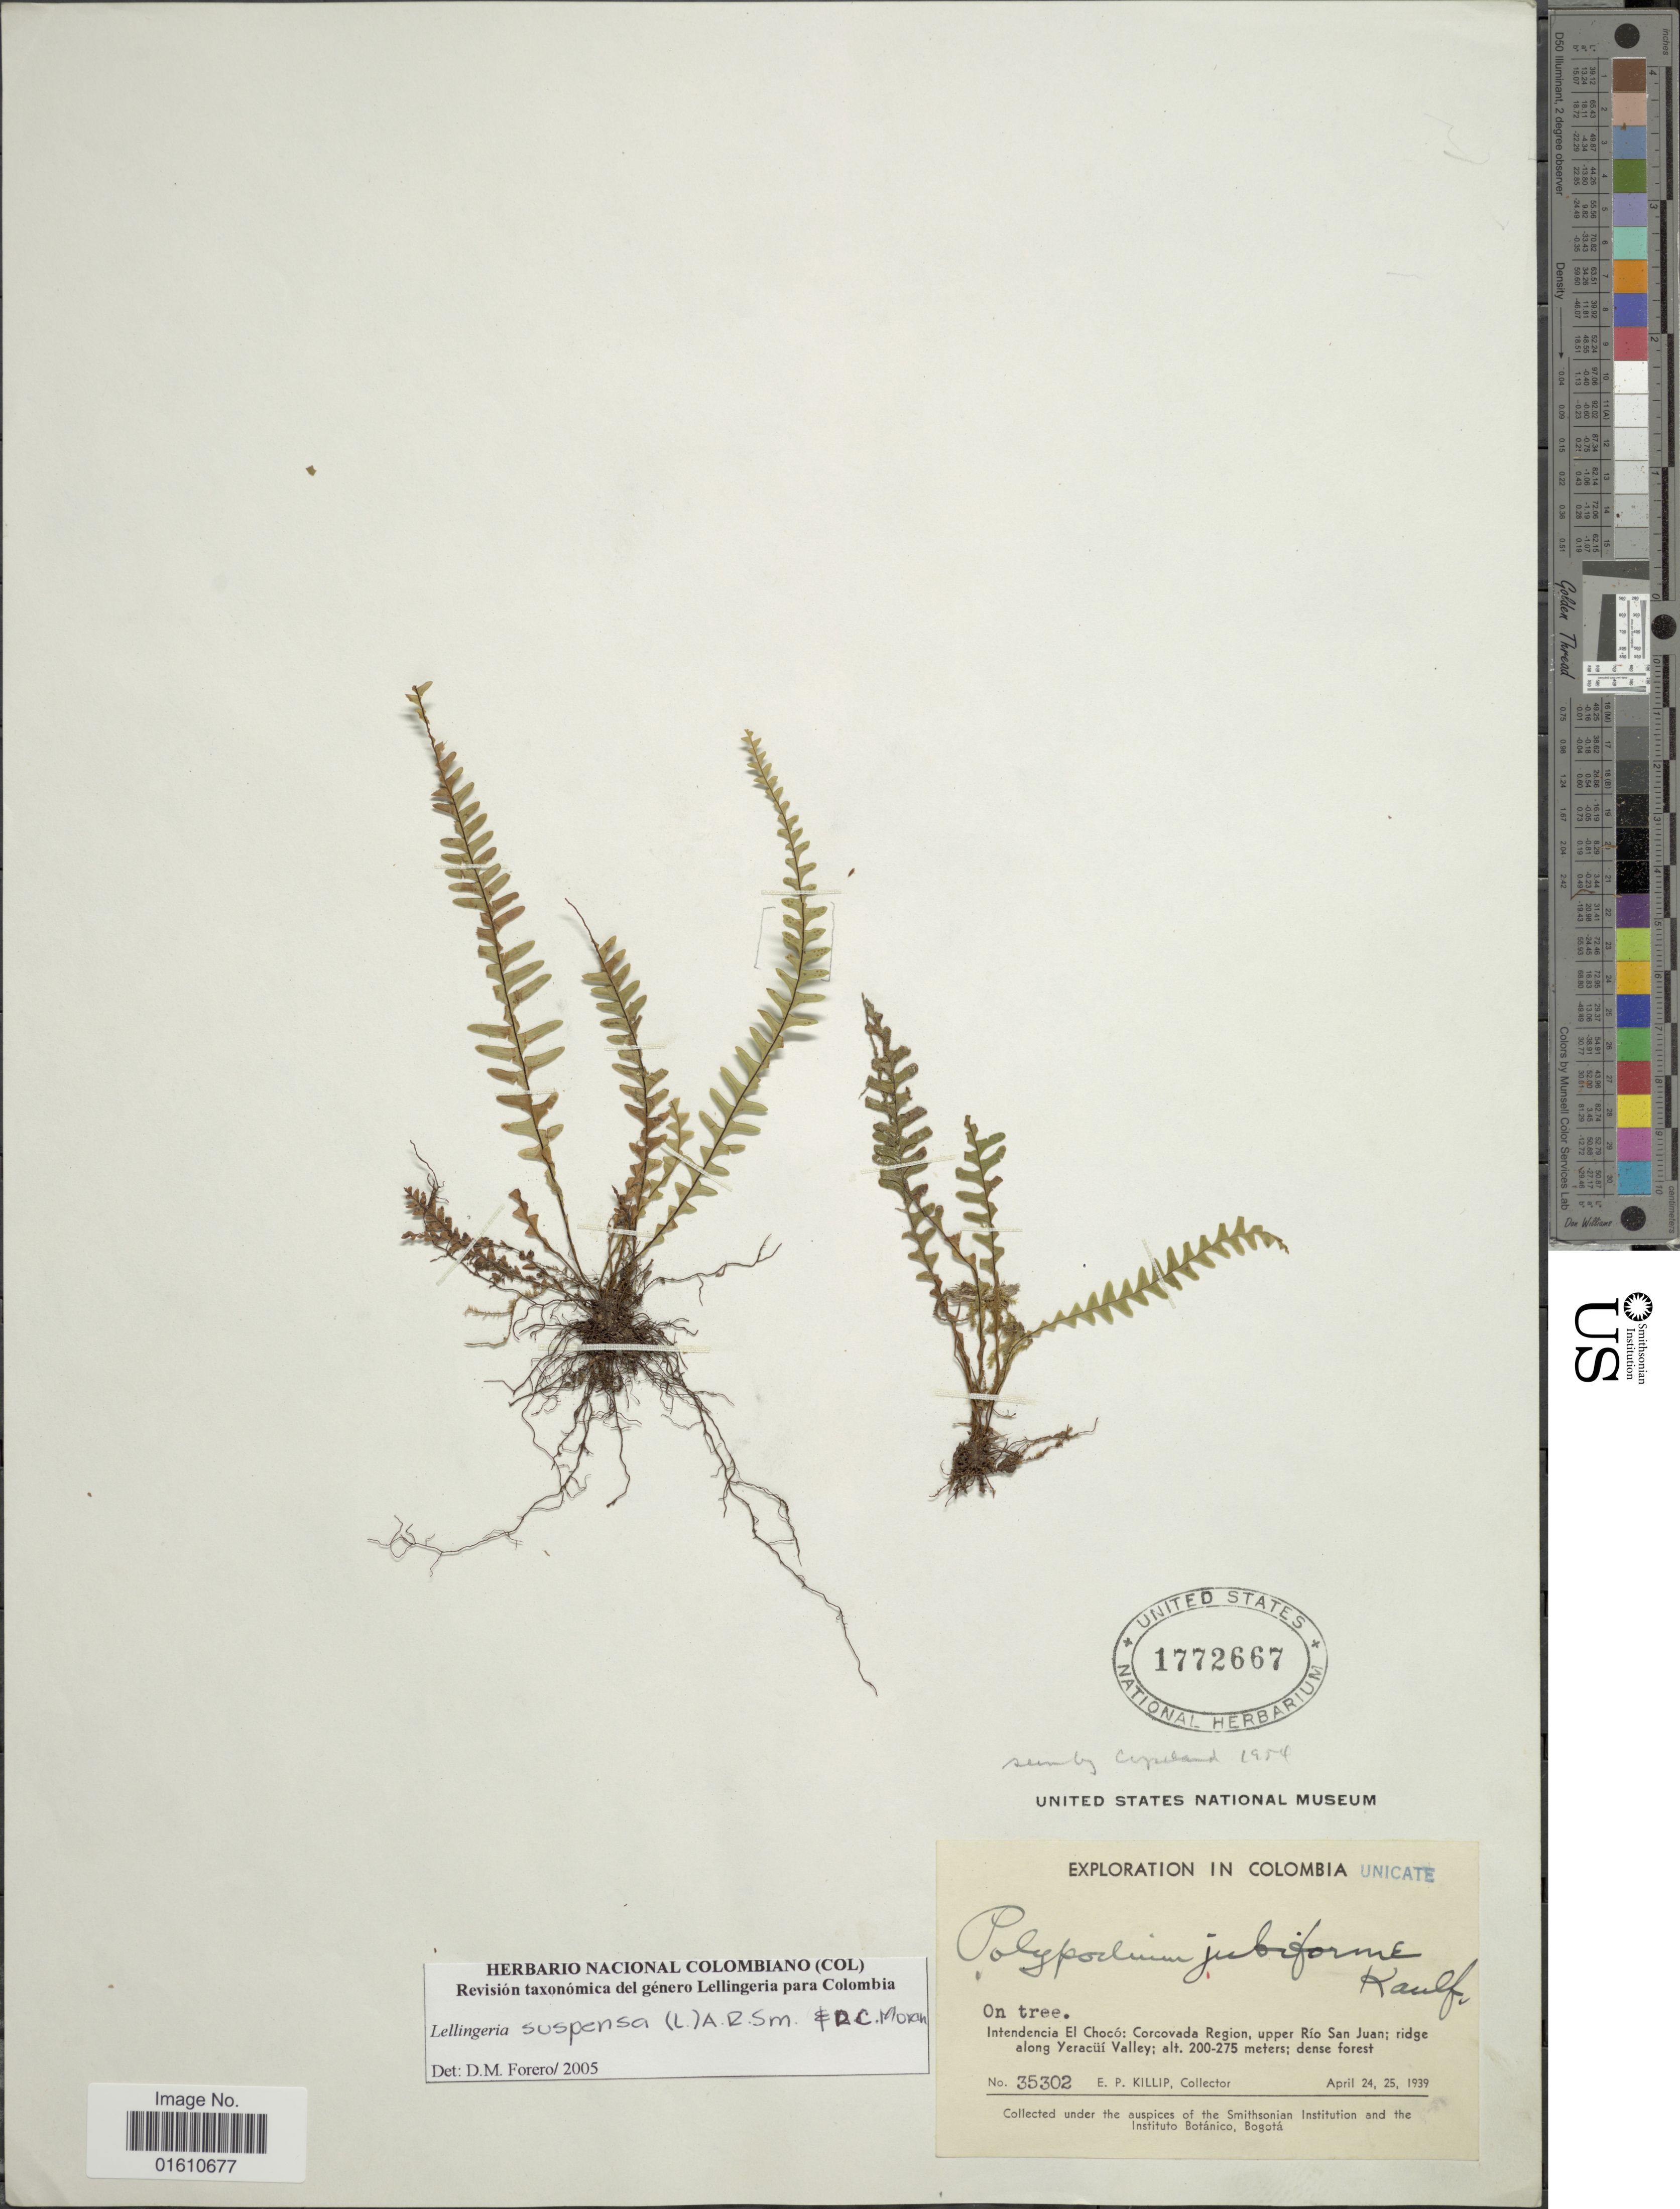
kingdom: Plantae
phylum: Tracheophyta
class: Polypodiopsida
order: Polypodiales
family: Polypodiaceae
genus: Lellingeria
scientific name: Lellingeria suspensa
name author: (L.) A.R. Sm. & R.C. Moran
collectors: E. P. Killip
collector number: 35302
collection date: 1939-04-24/1939-04-25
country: Colombia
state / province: Chocó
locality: Intendencia El Choco: Corcovada Region, upper Rio San Juan, ridge along Yeracui Valley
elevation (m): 200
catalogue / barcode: US 1772667